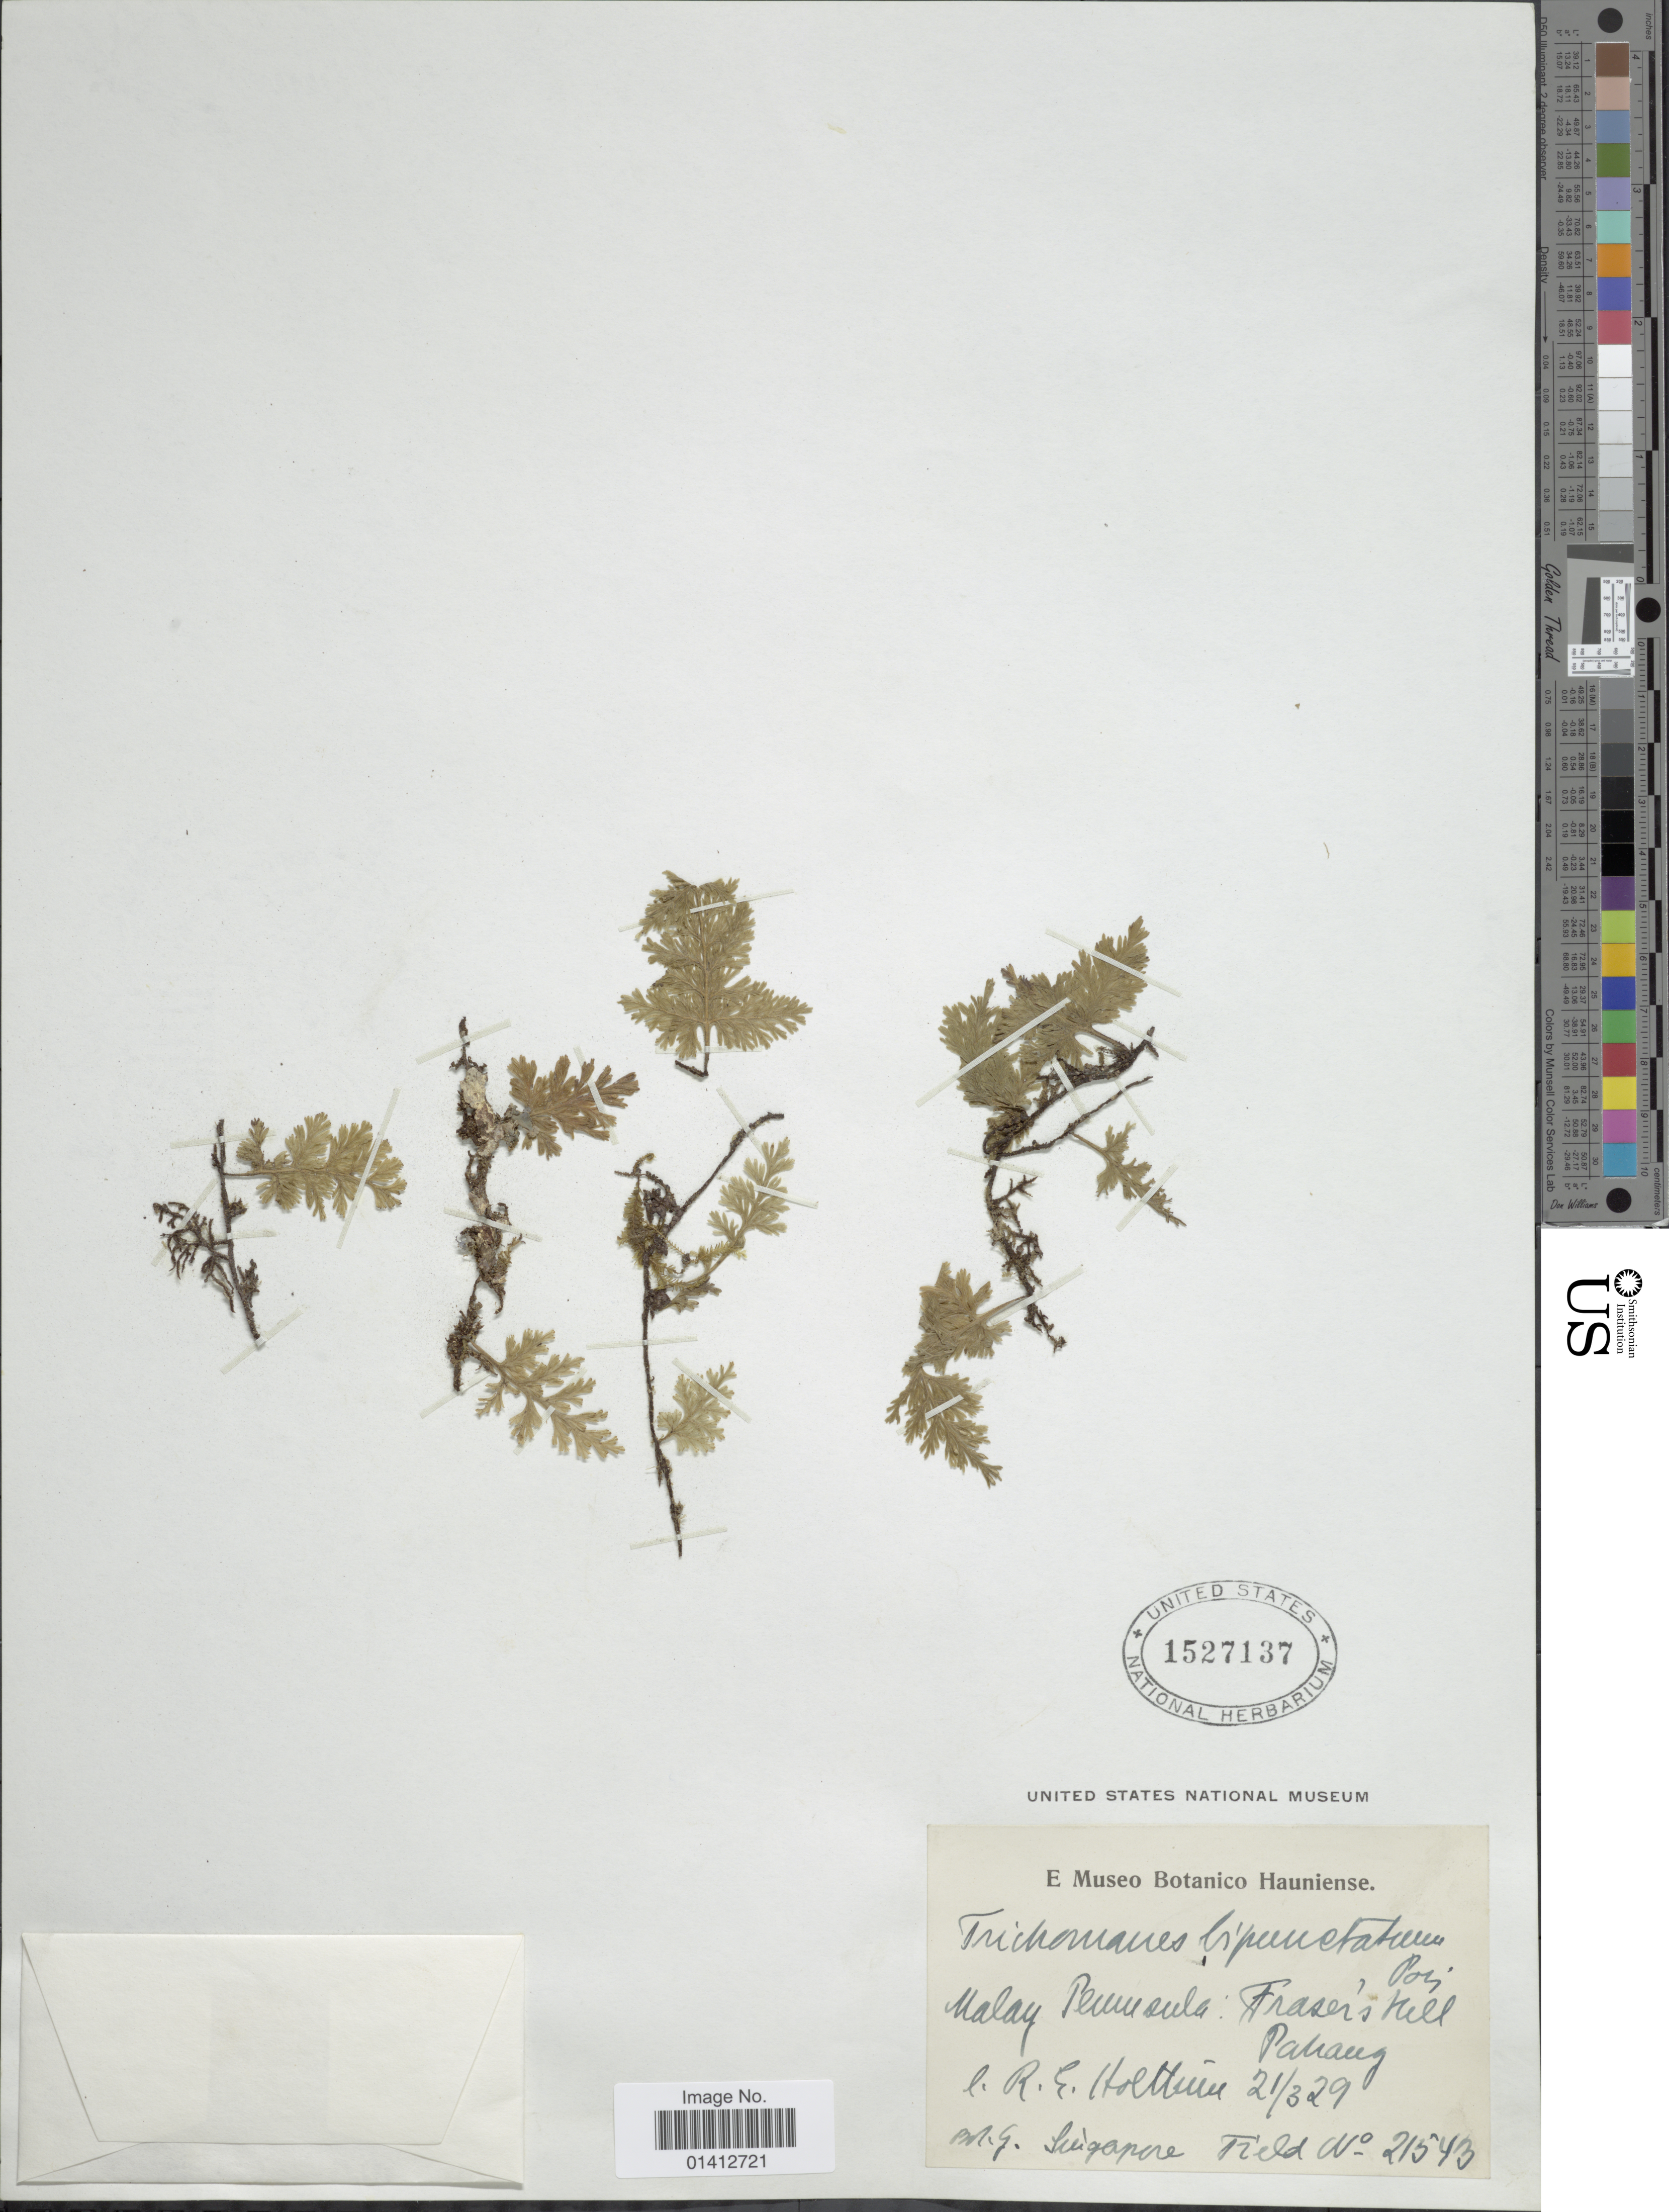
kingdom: Plantae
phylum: Tracheophyta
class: Polypodiopsida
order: Hymenophyllales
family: Hymenophyllaceae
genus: Crepidomanes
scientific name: Crepidomanes bipunctatum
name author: (Poir.) Copel.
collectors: R. E. Holttum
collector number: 21543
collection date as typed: Transcribed d/m/y: 21/3/29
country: Malaysia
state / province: Pahang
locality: Malaya Peninsula: Fraser's Hill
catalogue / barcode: US 1527137